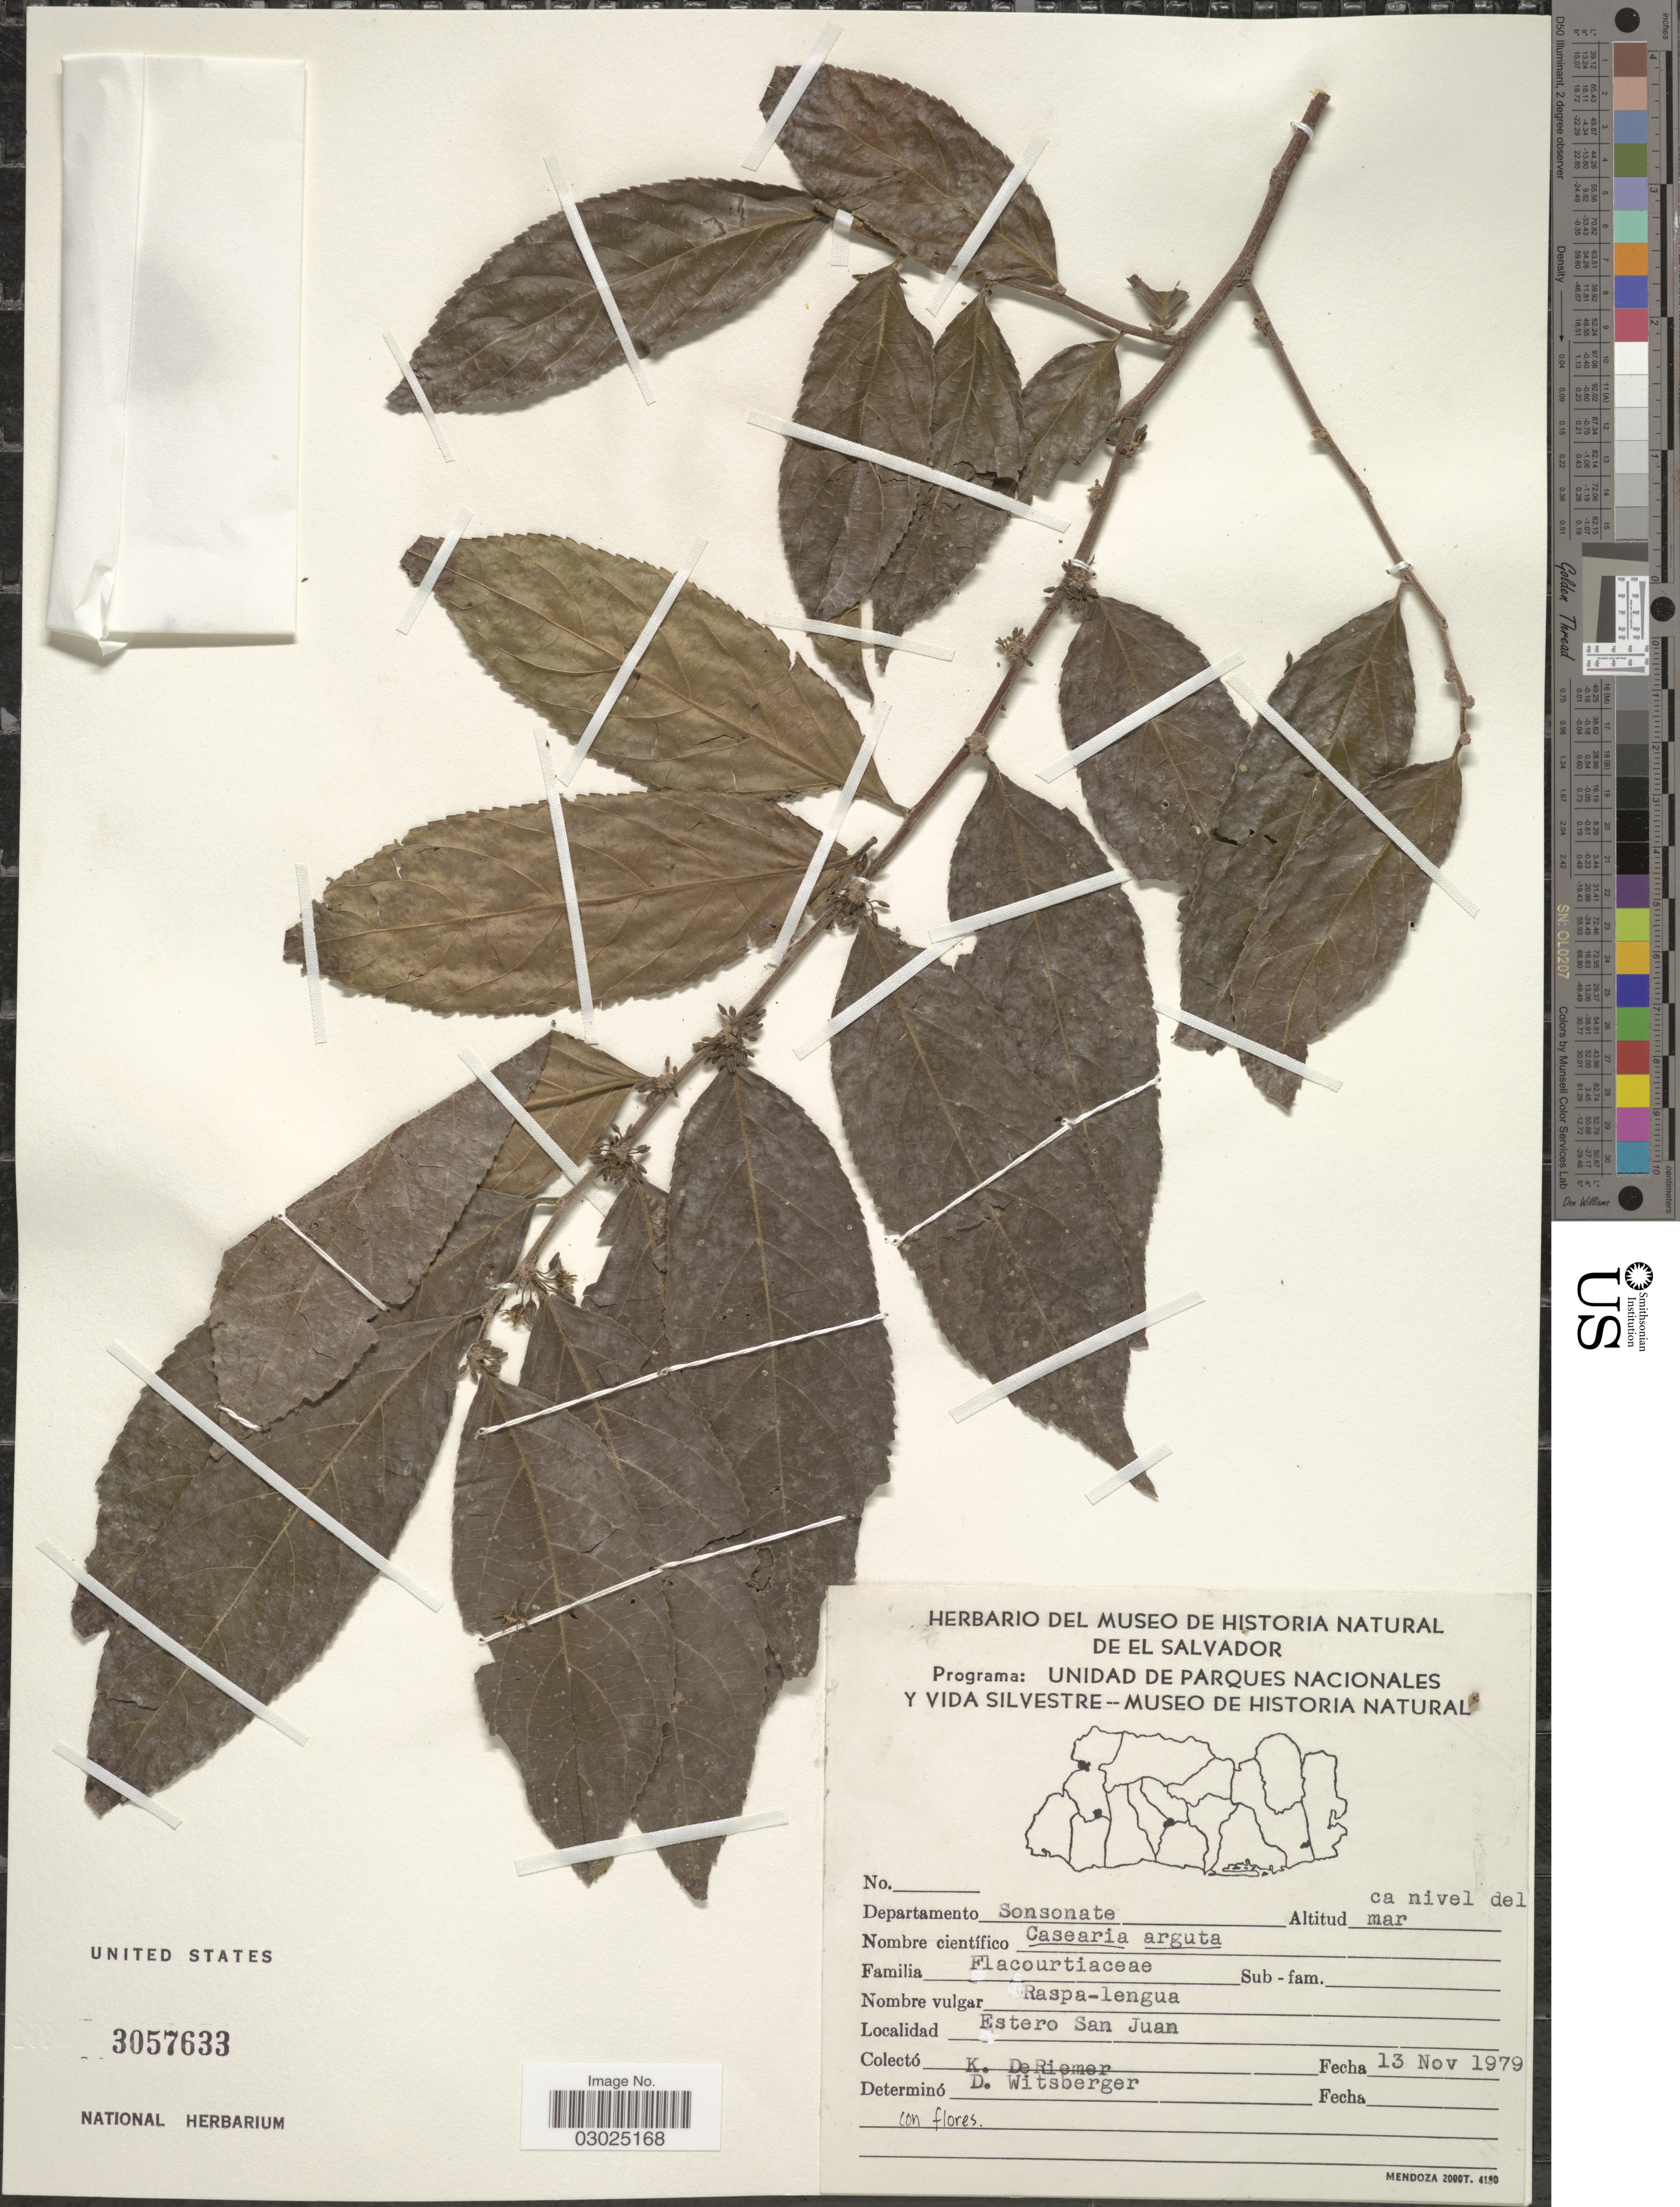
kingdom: Plantae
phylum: Tracheophyta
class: Magnoliopsida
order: Malpighiales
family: Salicaceae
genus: Casearia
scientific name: Casearia arguta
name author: Kunth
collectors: K. DeRiemer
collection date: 1979-11-13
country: El Salvador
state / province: Sonsonate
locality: Departamento Sonsonate. Estero San Juan.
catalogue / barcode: US 3057633